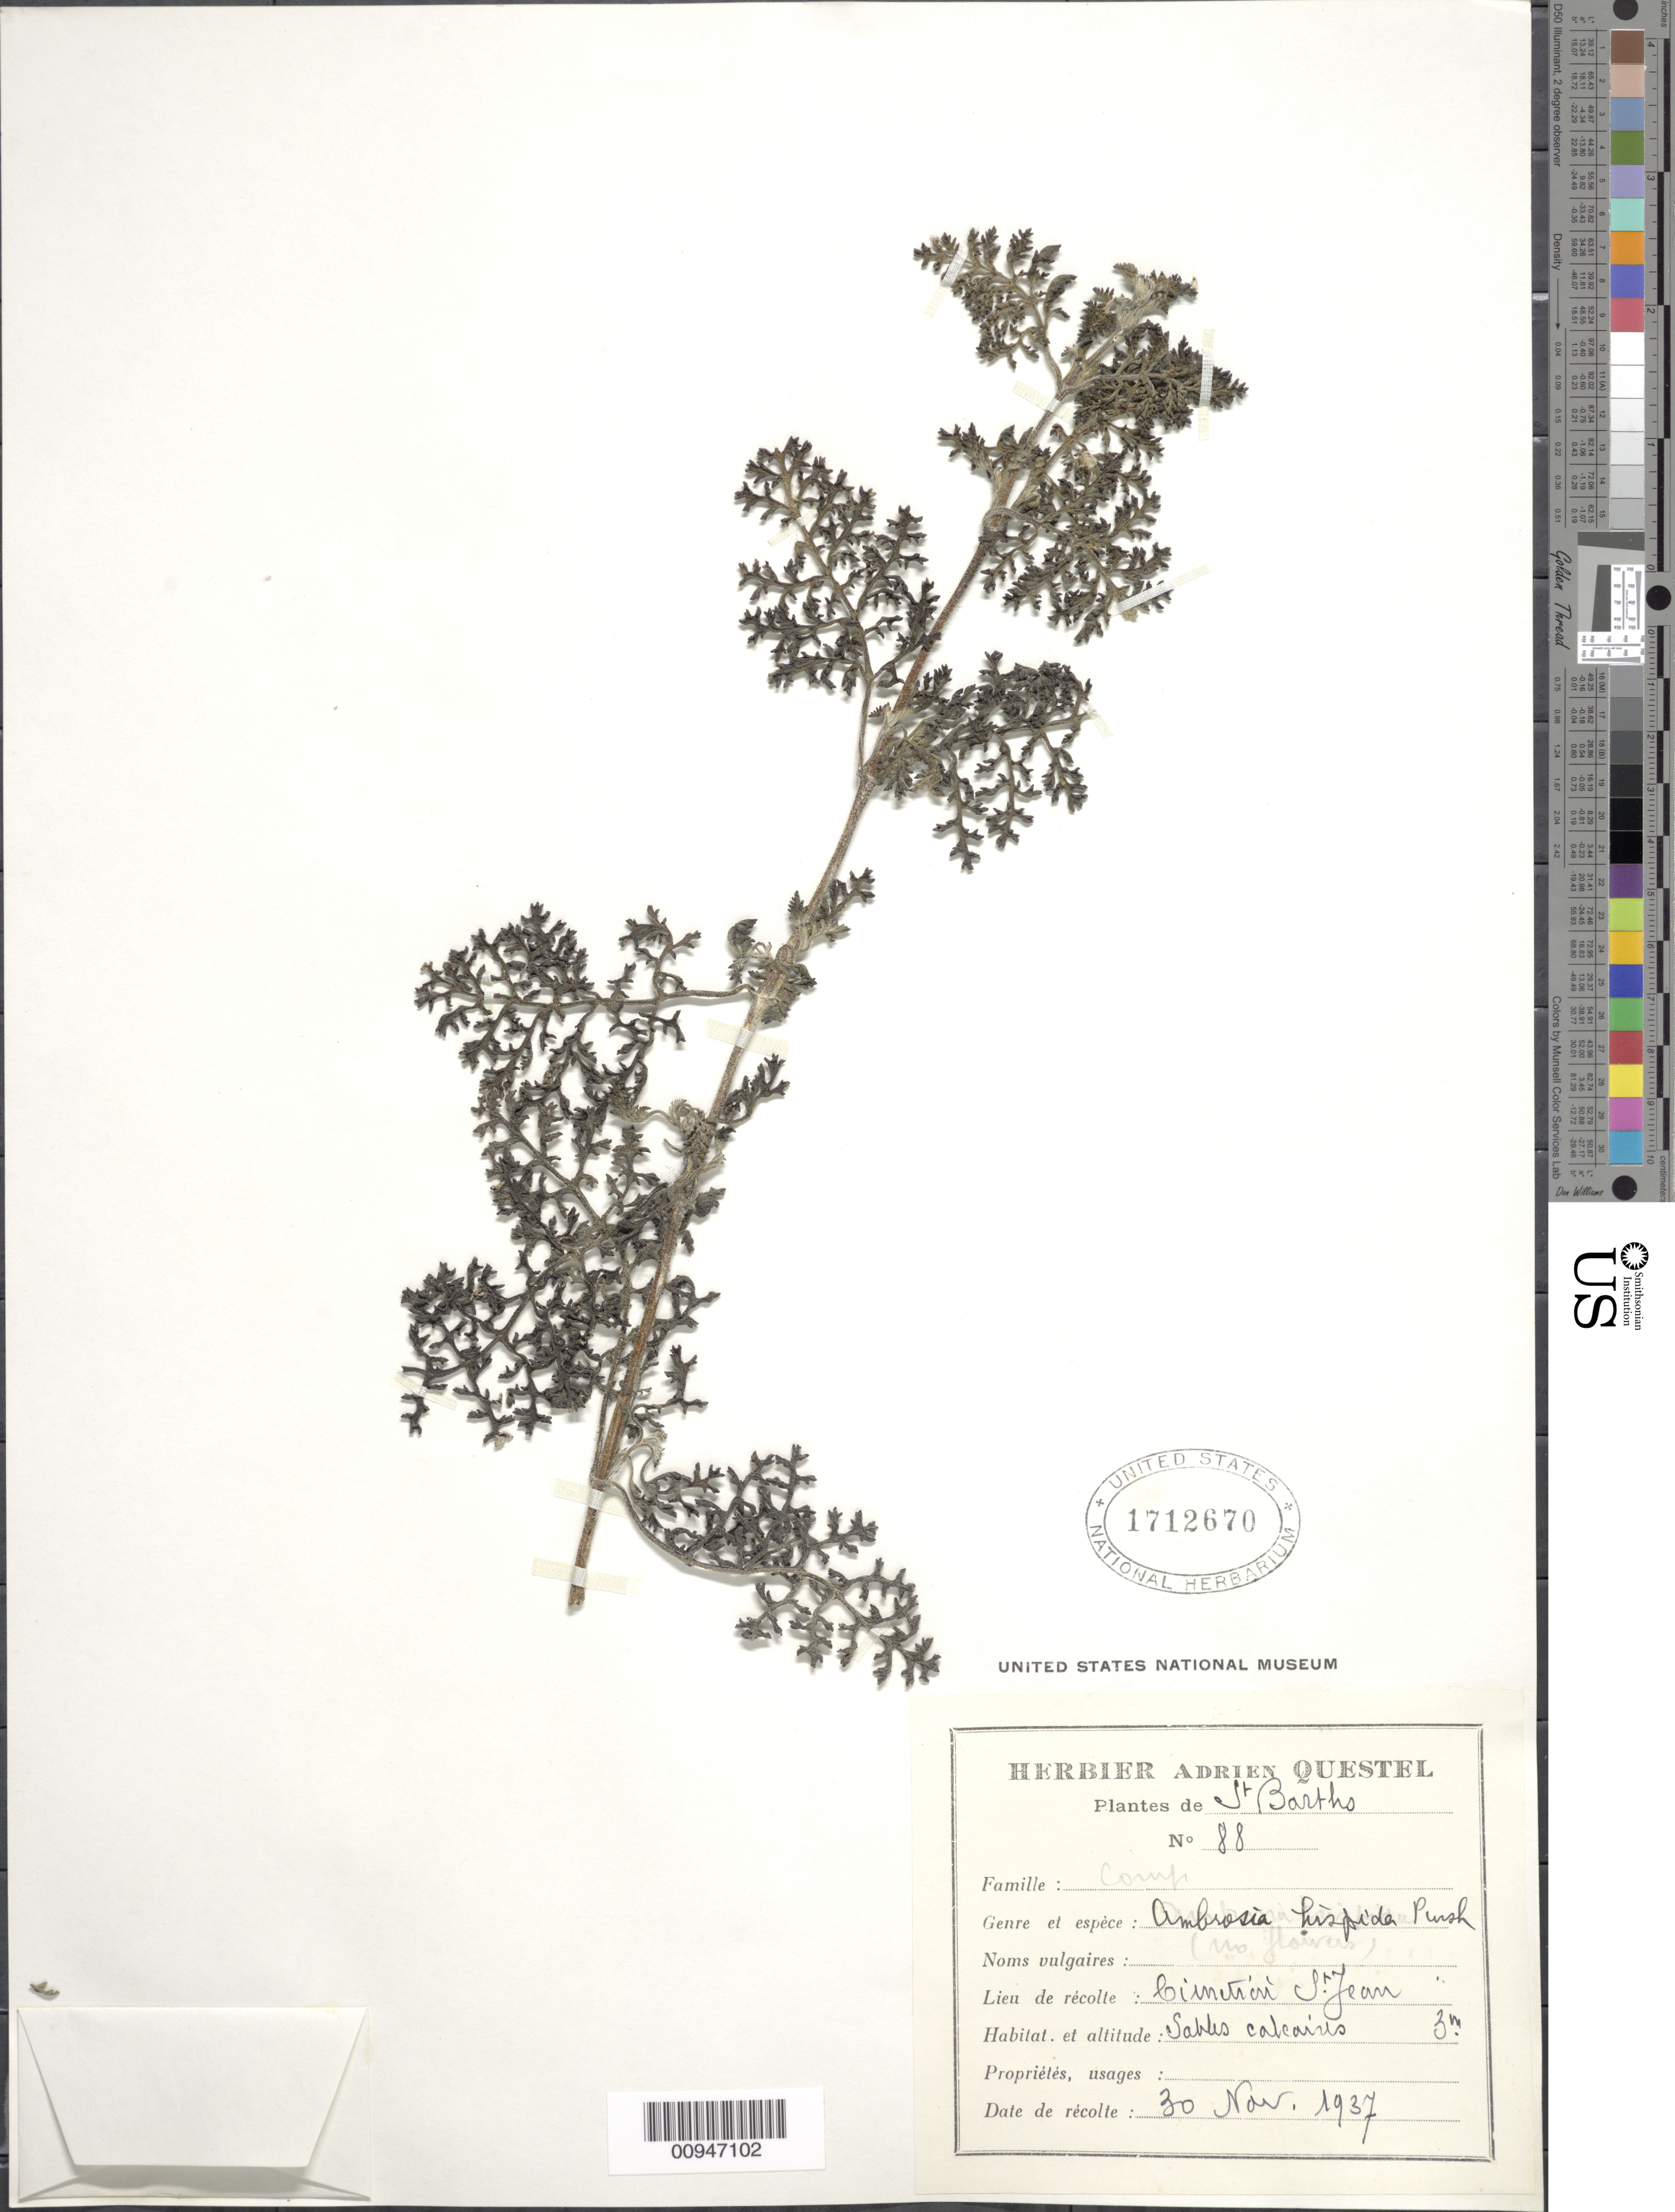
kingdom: Plantae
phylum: Tracheophyta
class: Magnoliopsida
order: Asterales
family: Asteraceae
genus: Ambrosia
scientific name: Ambrosia hispida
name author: Pursh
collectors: A. Questel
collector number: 88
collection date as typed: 30 Nov 1937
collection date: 1937-11-30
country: Saint Barthélemy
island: St. Barthélemy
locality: St. Jean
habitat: Sables calcaius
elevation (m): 3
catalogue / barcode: US 1712670